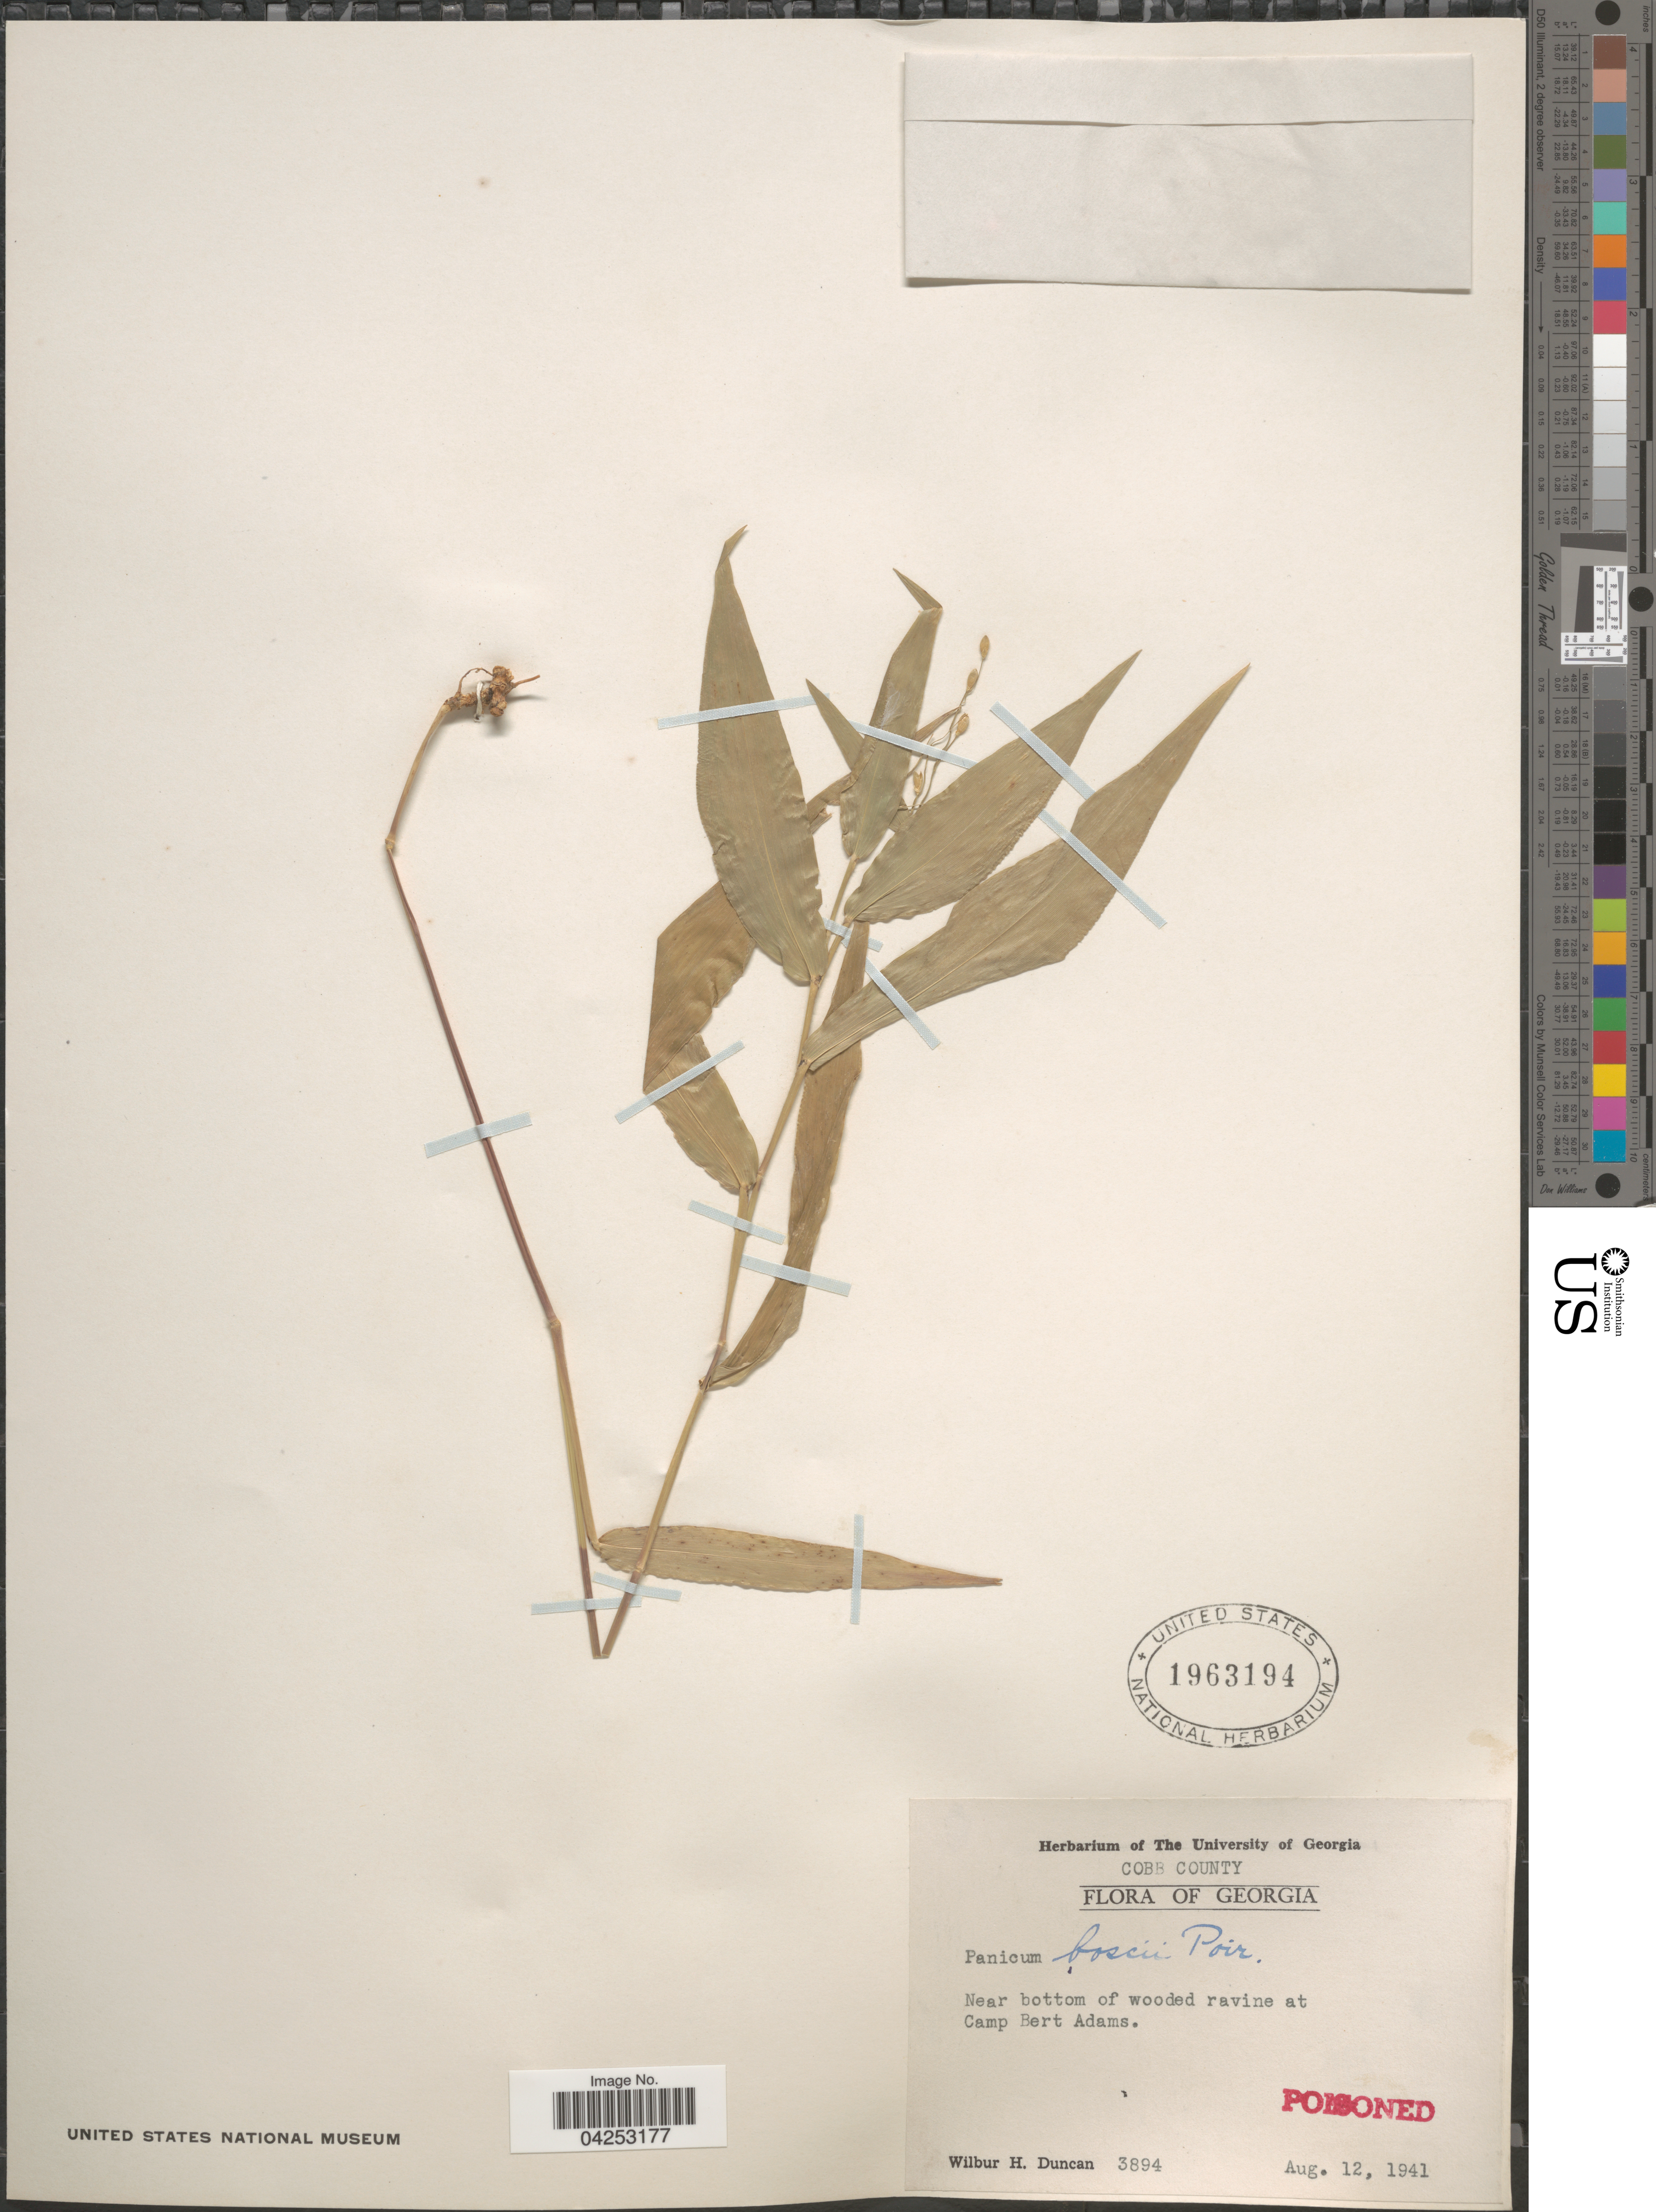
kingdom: Plantae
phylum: Tracheophyta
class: Liliopsida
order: Poales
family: Poaceae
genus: Dichanthelium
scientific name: Dichanthelium boscii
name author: (Poir.) Gould & C.A. Clark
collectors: W. H. Duncan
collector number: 3894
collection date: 1941-08-12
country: United States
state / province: Georgia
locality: Cobb County. Near bottom of wooded ravine at Camp Bert Adams.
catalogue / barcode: US 1963194